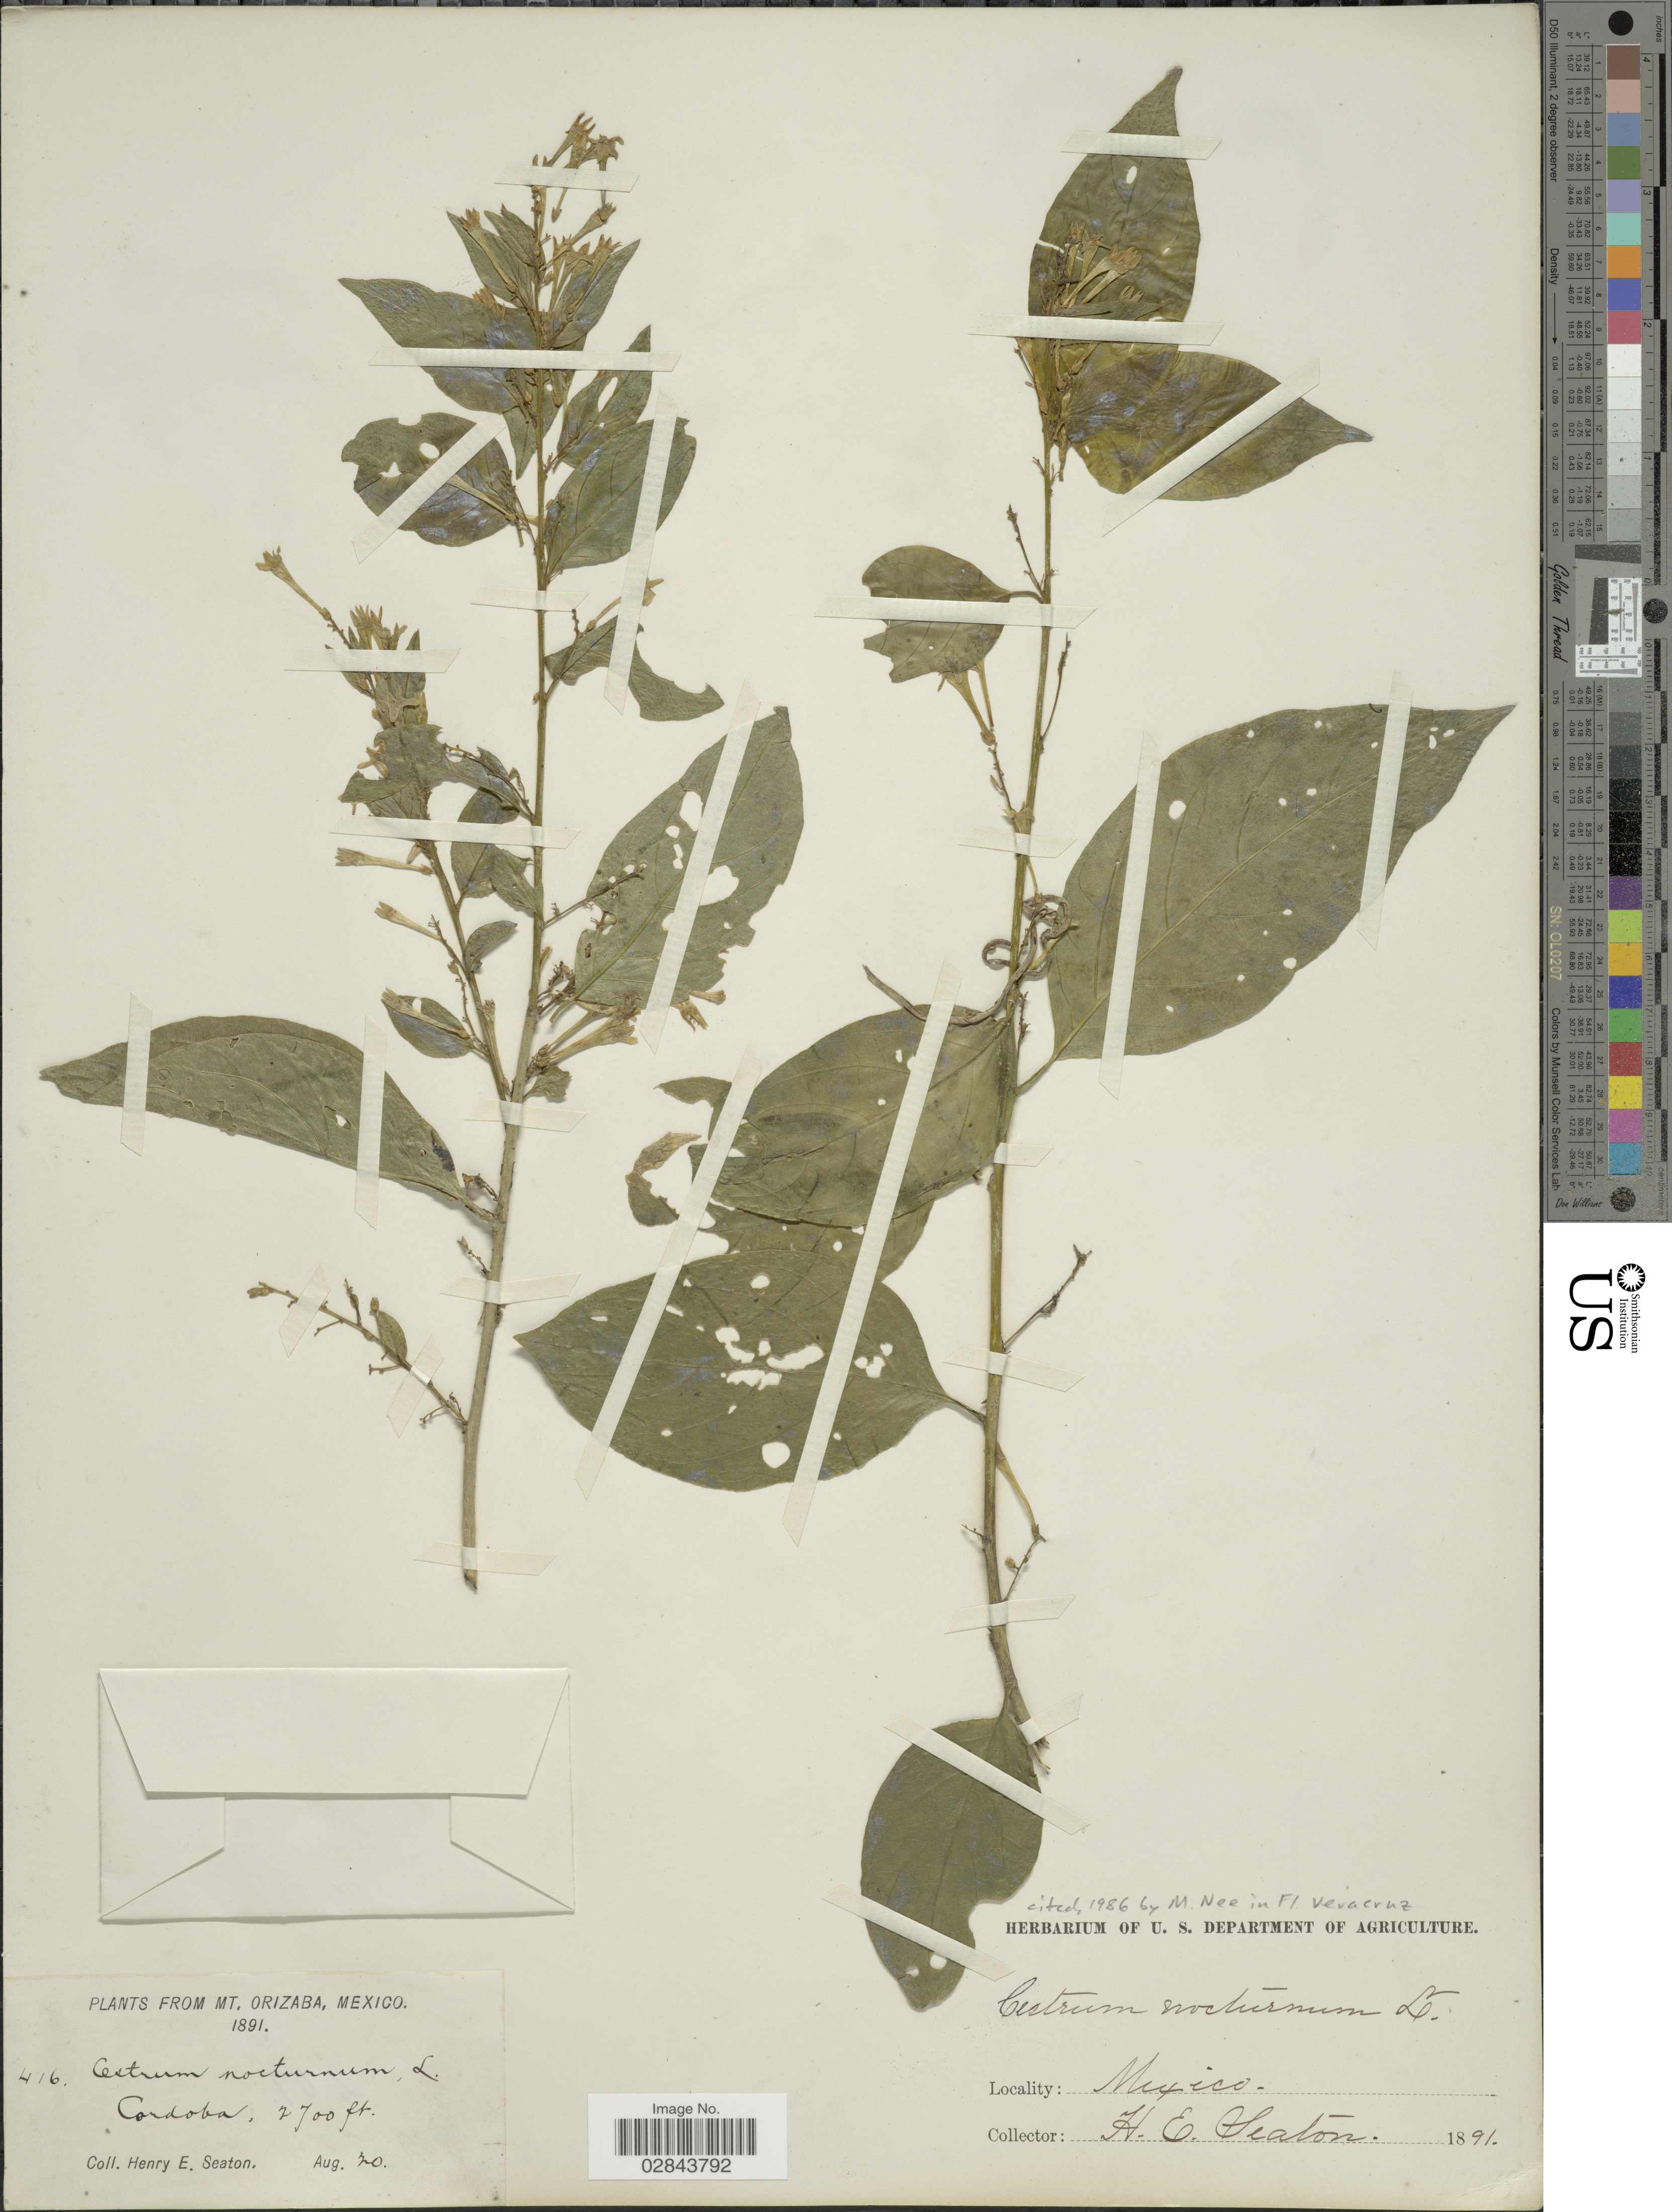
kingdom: Plantae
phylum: Tracheophyta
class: Magnoliopsida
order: Solanales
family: Solanaceae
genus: Cestrum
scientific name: Cestrum nocturnum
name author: L.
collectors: H. Seaton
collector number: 416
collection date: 1891-08-20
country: Mexico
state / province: Veracruz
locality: Mt. Orizaba, Cordoba.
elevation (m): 823